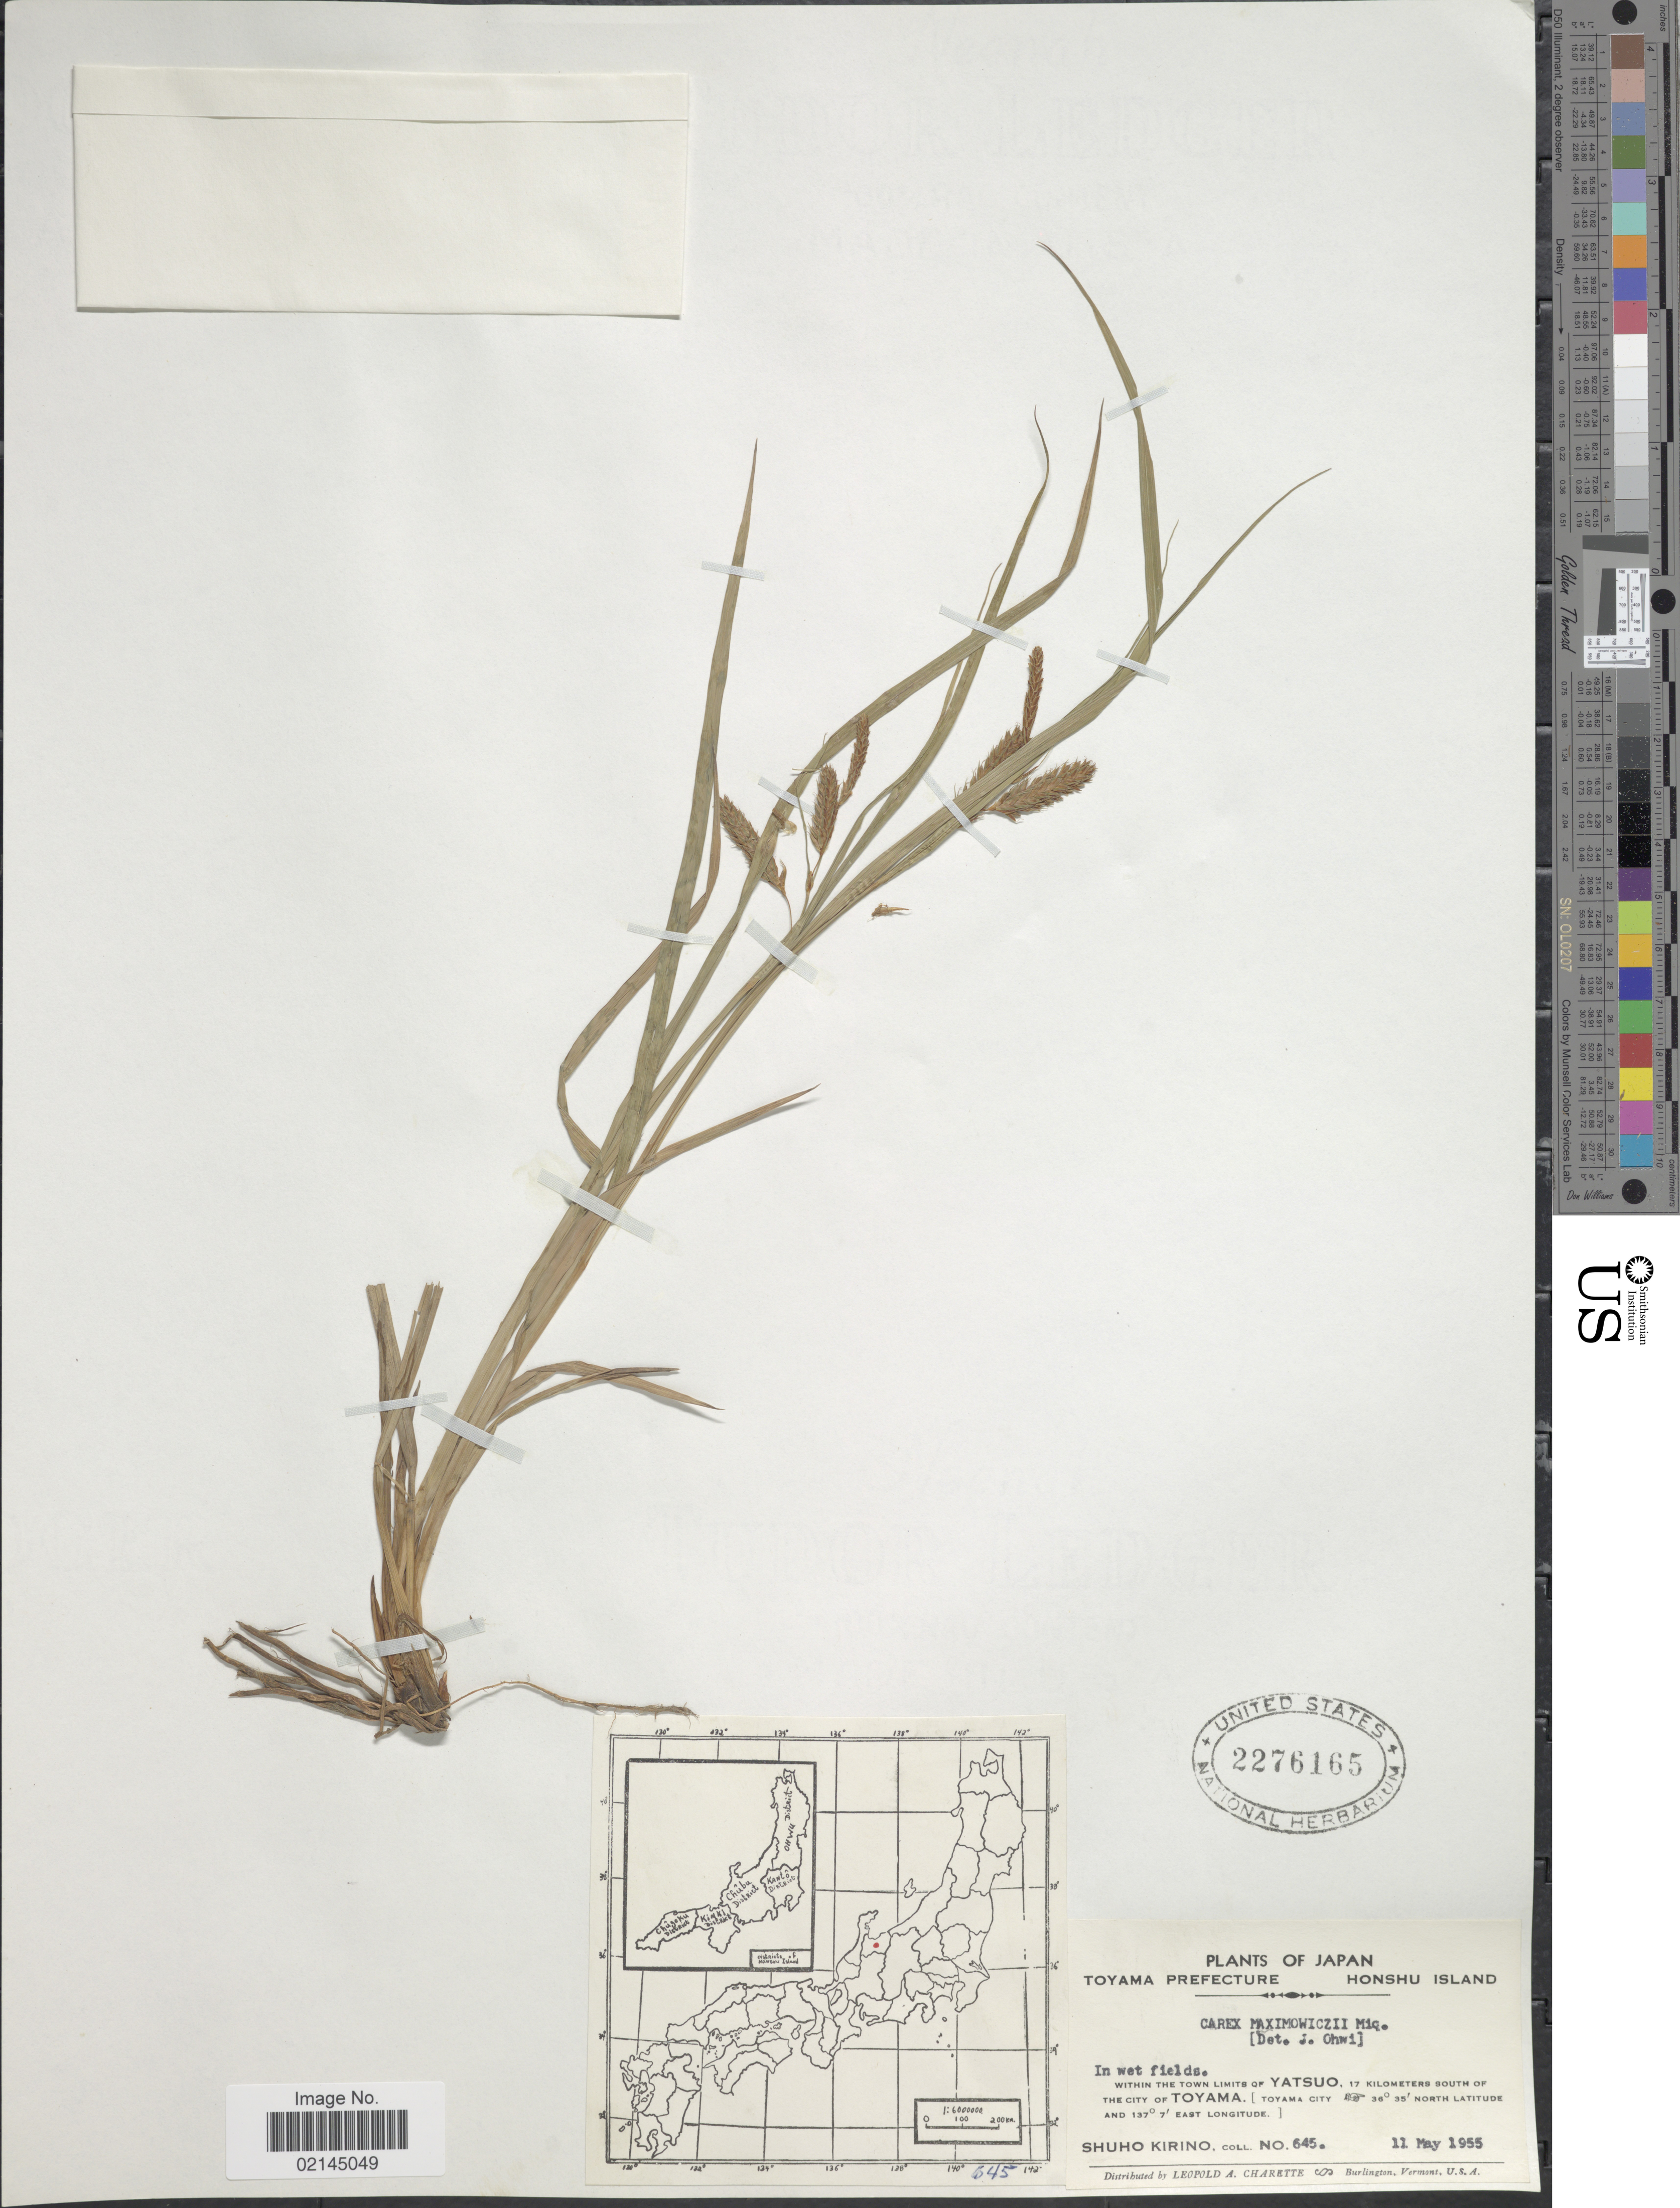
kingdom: Plantae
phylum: Tracheophyta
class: Liliopsida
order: Poales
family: Cyperaceae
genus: Carex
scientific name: Carex maximowiczii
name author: Miq.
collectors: S. Kirino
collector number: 645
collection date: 1955-05-11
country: Japan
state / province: Toyama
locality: Toyama Prefecture, Honshu Iand, in wet field, within the town limits of Yatsuo, 17 kilomters south of the city of Toyama (Toyama City)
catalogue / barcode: US 2276165